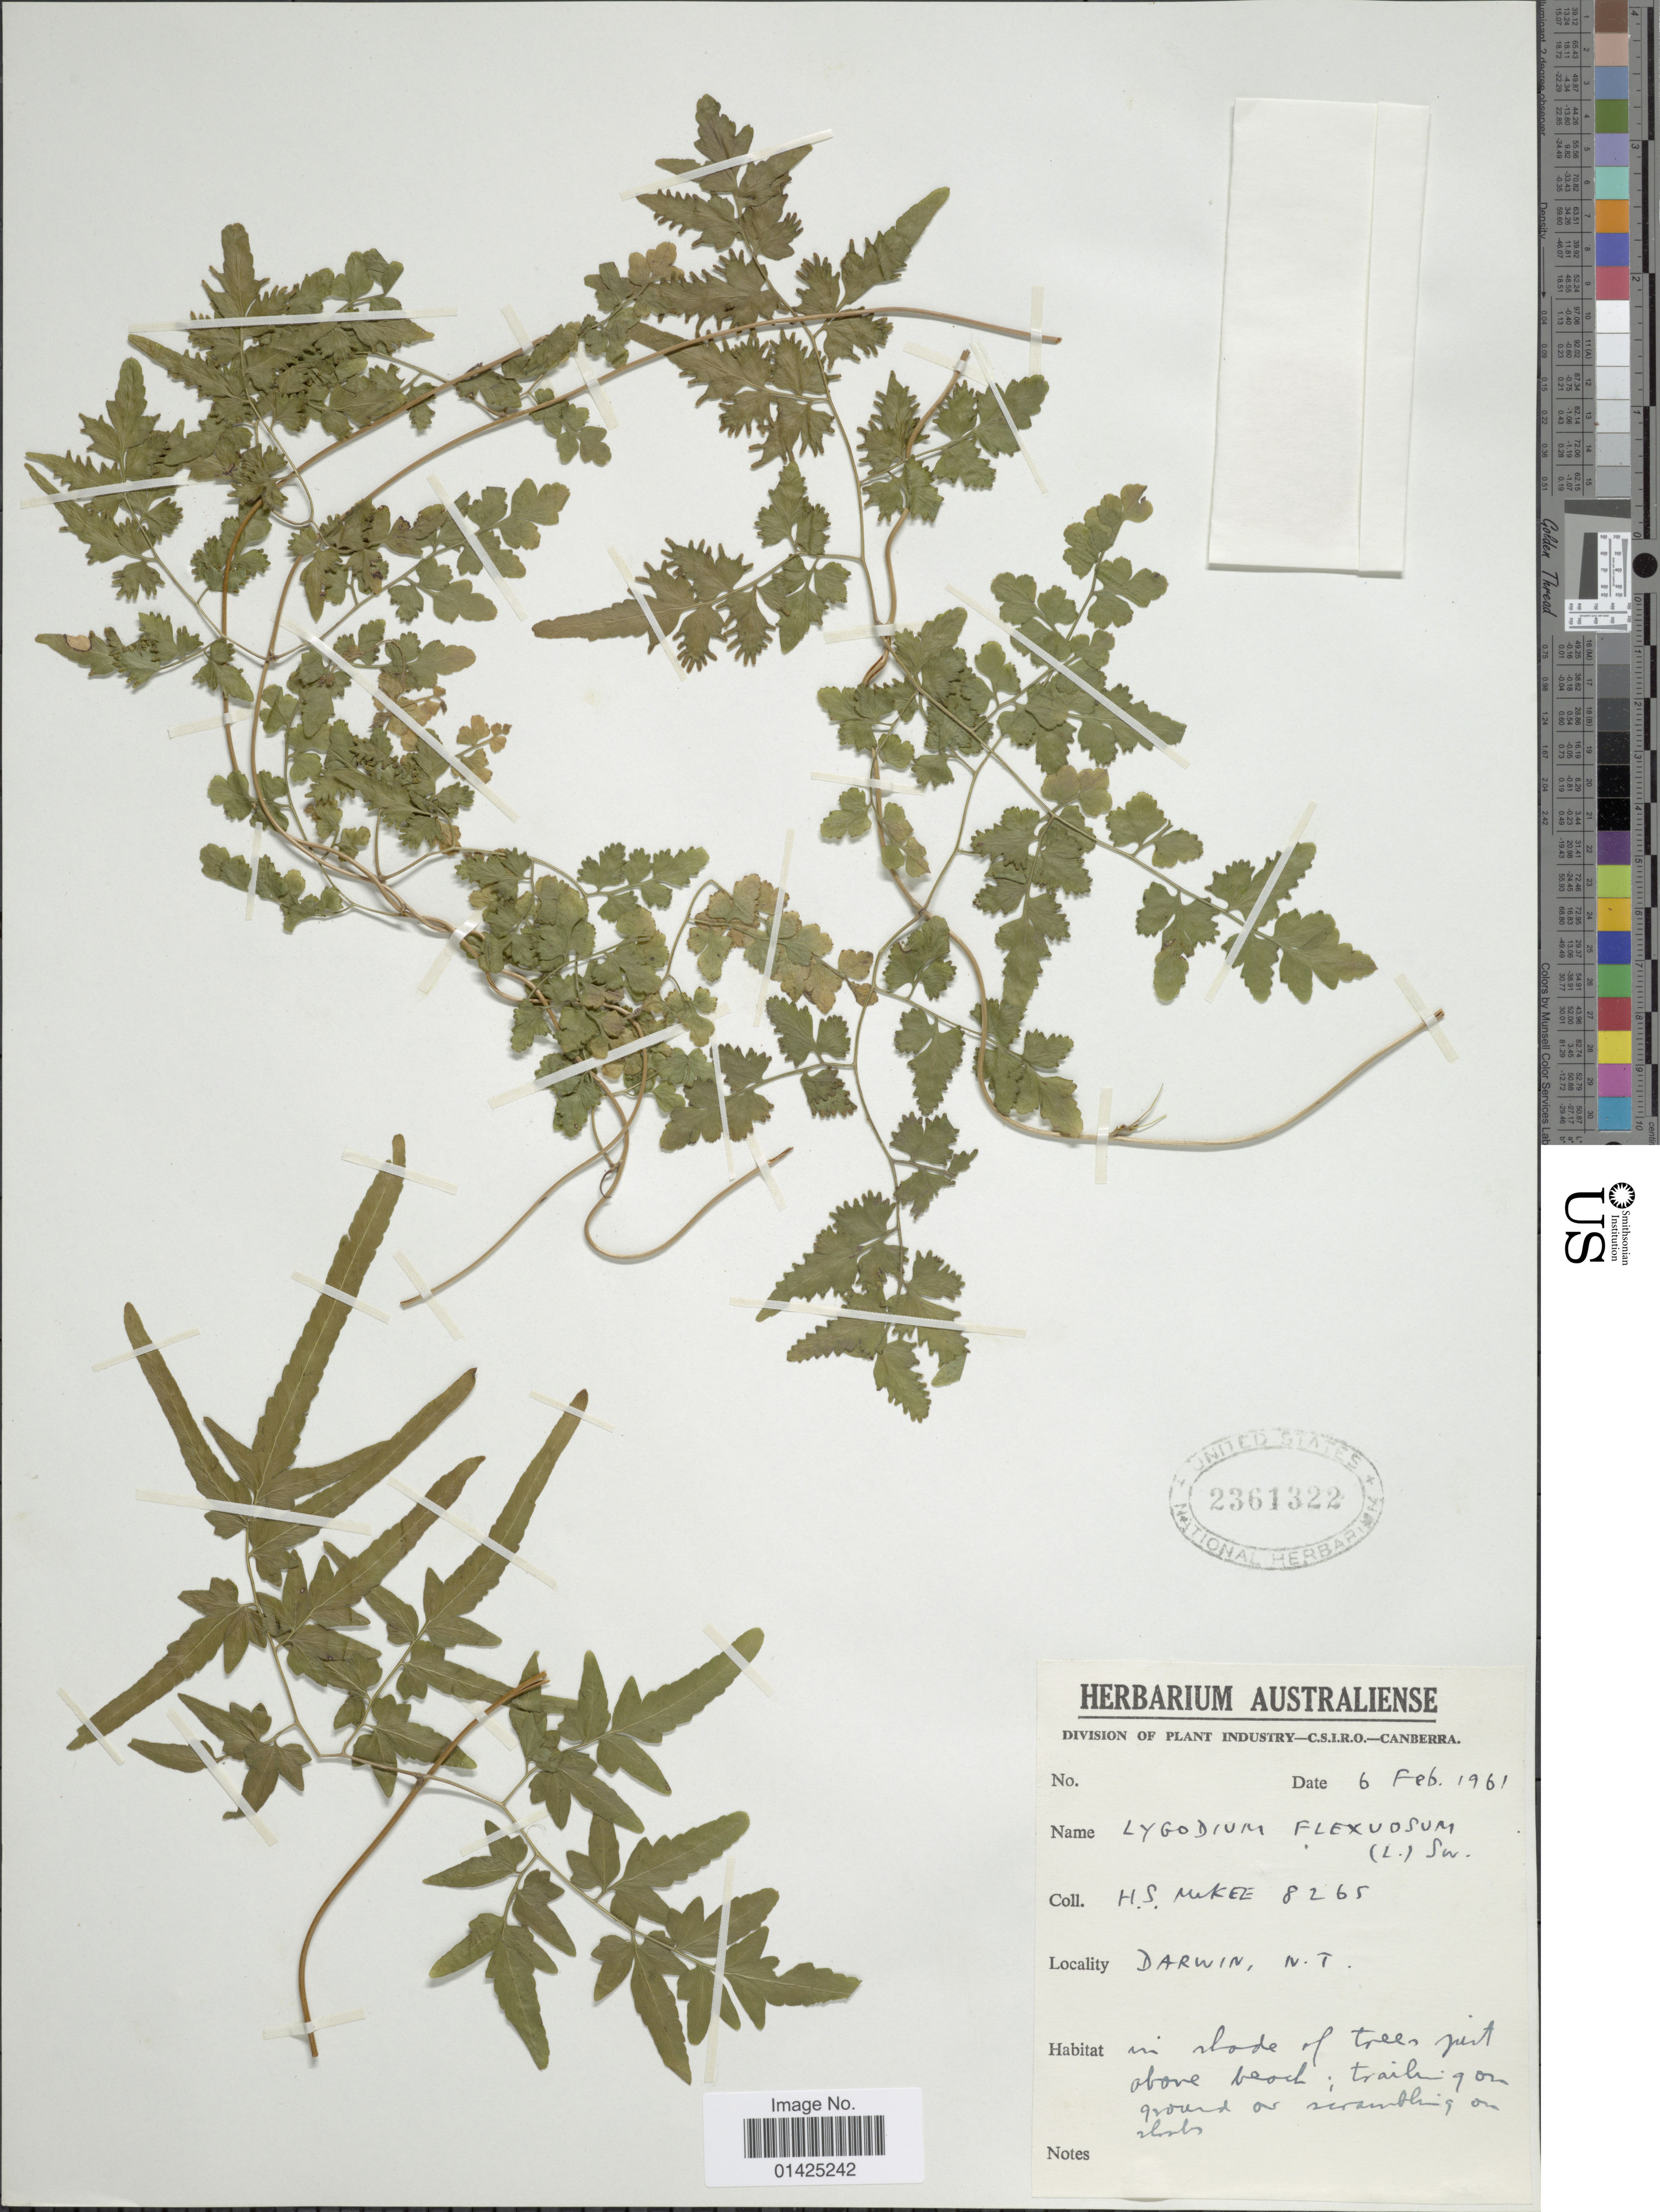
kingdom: Plantae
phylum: Tracheophyta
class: Polypodiopsida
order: Schizaeales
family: Lygodiaceae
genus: Lygodium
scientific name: Lygodium flexuosum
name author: Sw.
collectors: H. S. McKee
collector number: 8265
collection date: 1961-02-06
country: Australia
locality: Darwin, N.T.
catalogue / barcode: US 2361322